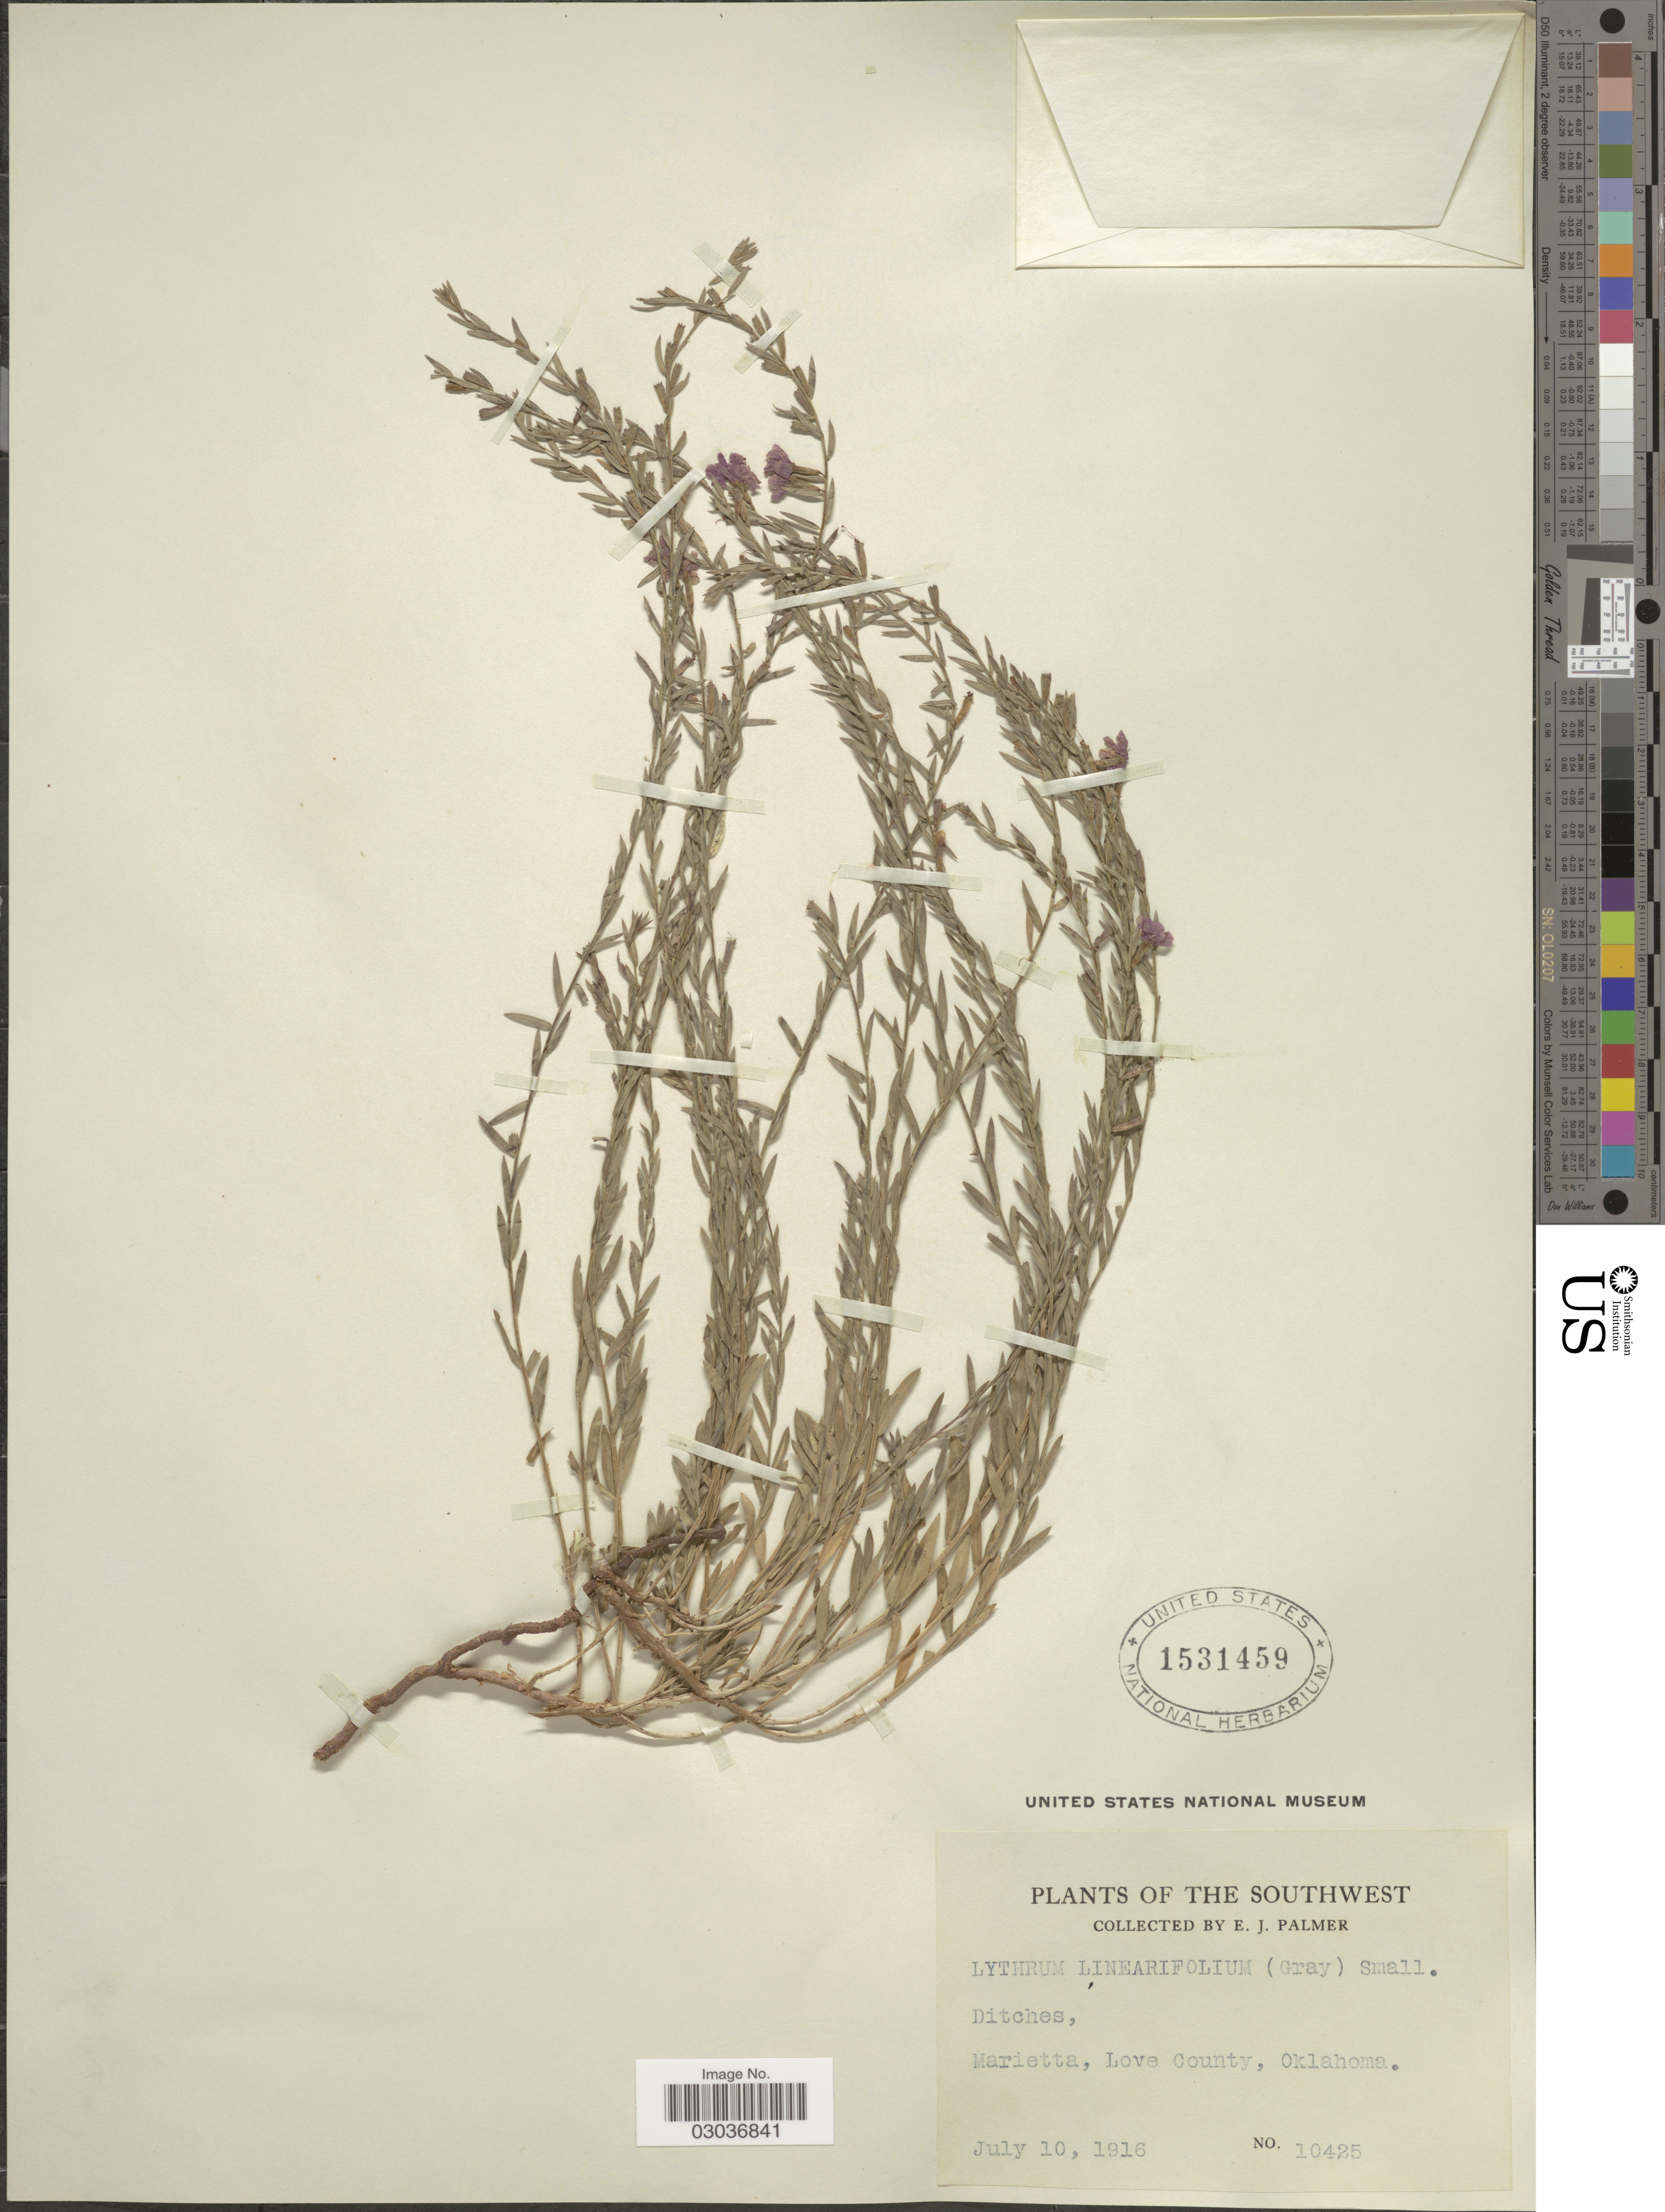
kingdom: Plantae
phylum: Tracheophyta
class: Magnoliopsida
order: Myrtales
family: Lythraceae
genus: Lythrum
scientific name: Lythrum californicum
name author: Torr. & A. Gray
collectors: E. J. Palmer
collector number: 10425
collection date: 1916-07-10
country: United States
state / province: Oklahoma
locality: The Southwest. Marietta, Love County.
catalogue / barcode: US 1531459